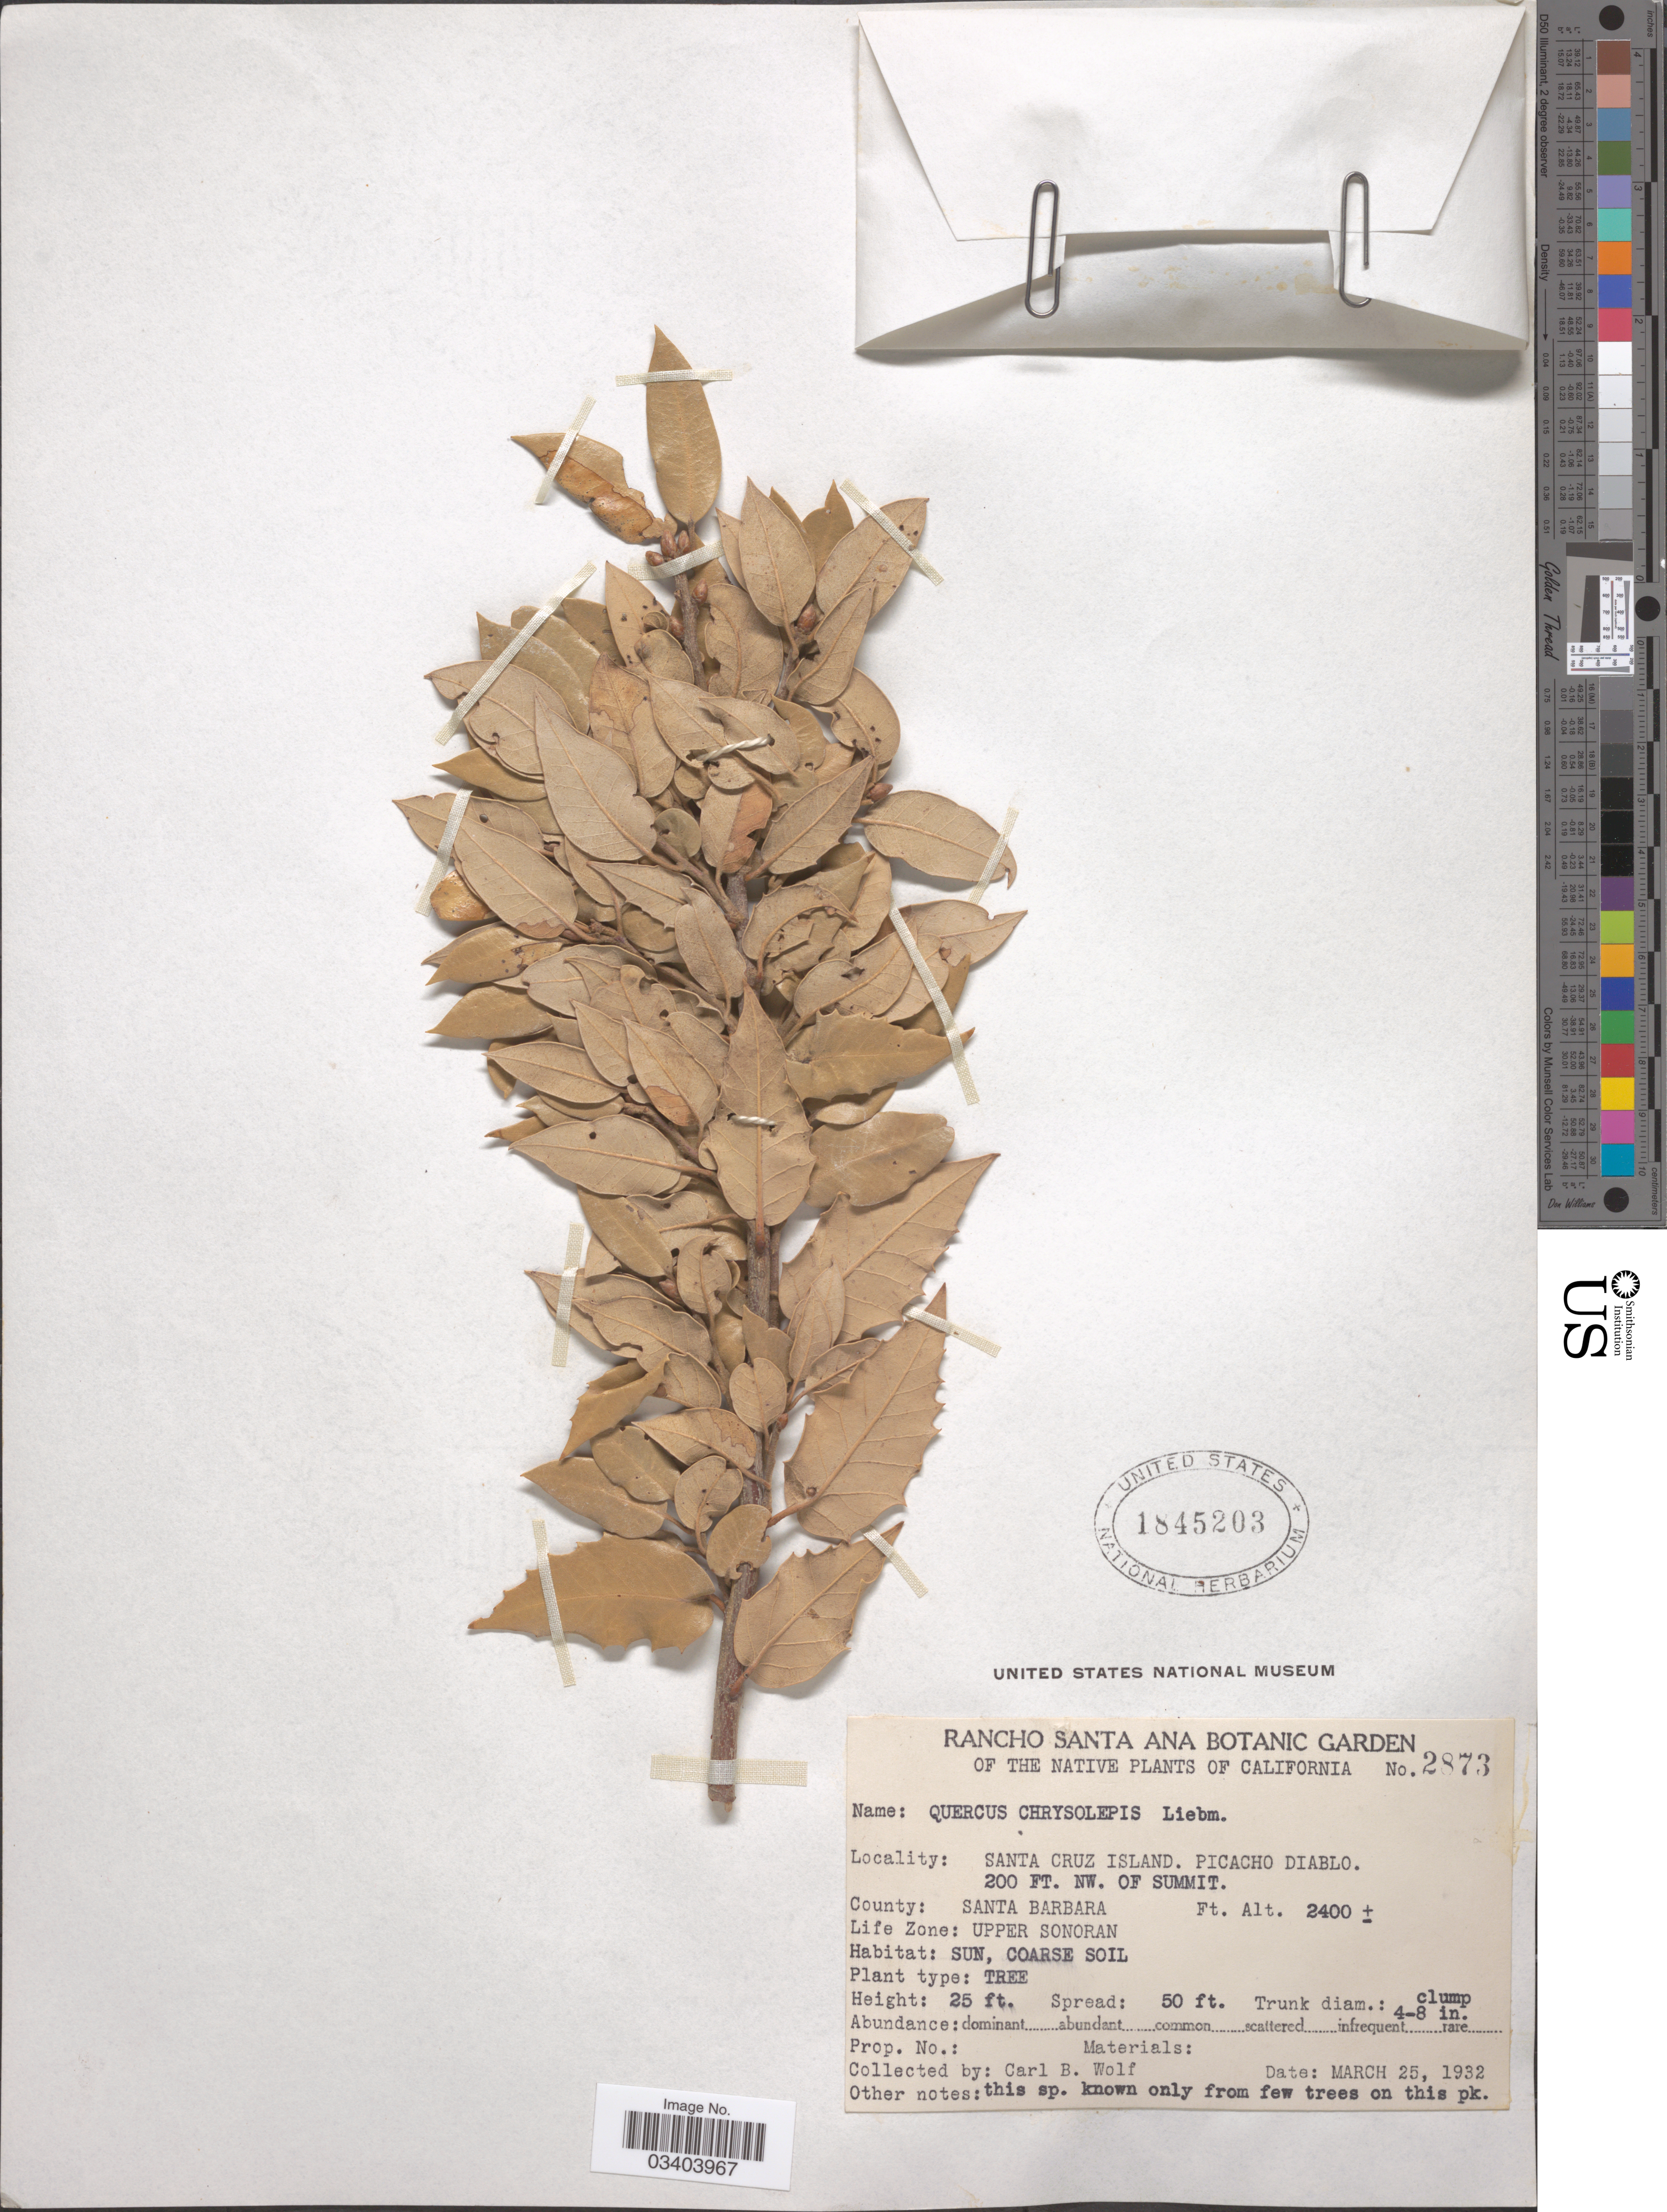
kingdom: Plantae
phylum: Tracheophyta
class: Magnoliopsida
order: Fagales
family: Fagaceae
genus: Quercus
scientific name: Quercus chrysolepis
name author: Liebm.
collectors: C. B. Wolf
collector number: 2873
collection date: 1932-03-25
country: United States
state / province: California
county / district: Santa Barbara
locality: Santa Cruz Island. Picacho Diablo. 200 ft. NW. of Summit. County: Santa Barbara. Life Zone: Upper Sonoran.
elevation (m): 732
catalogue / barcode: US 1845203